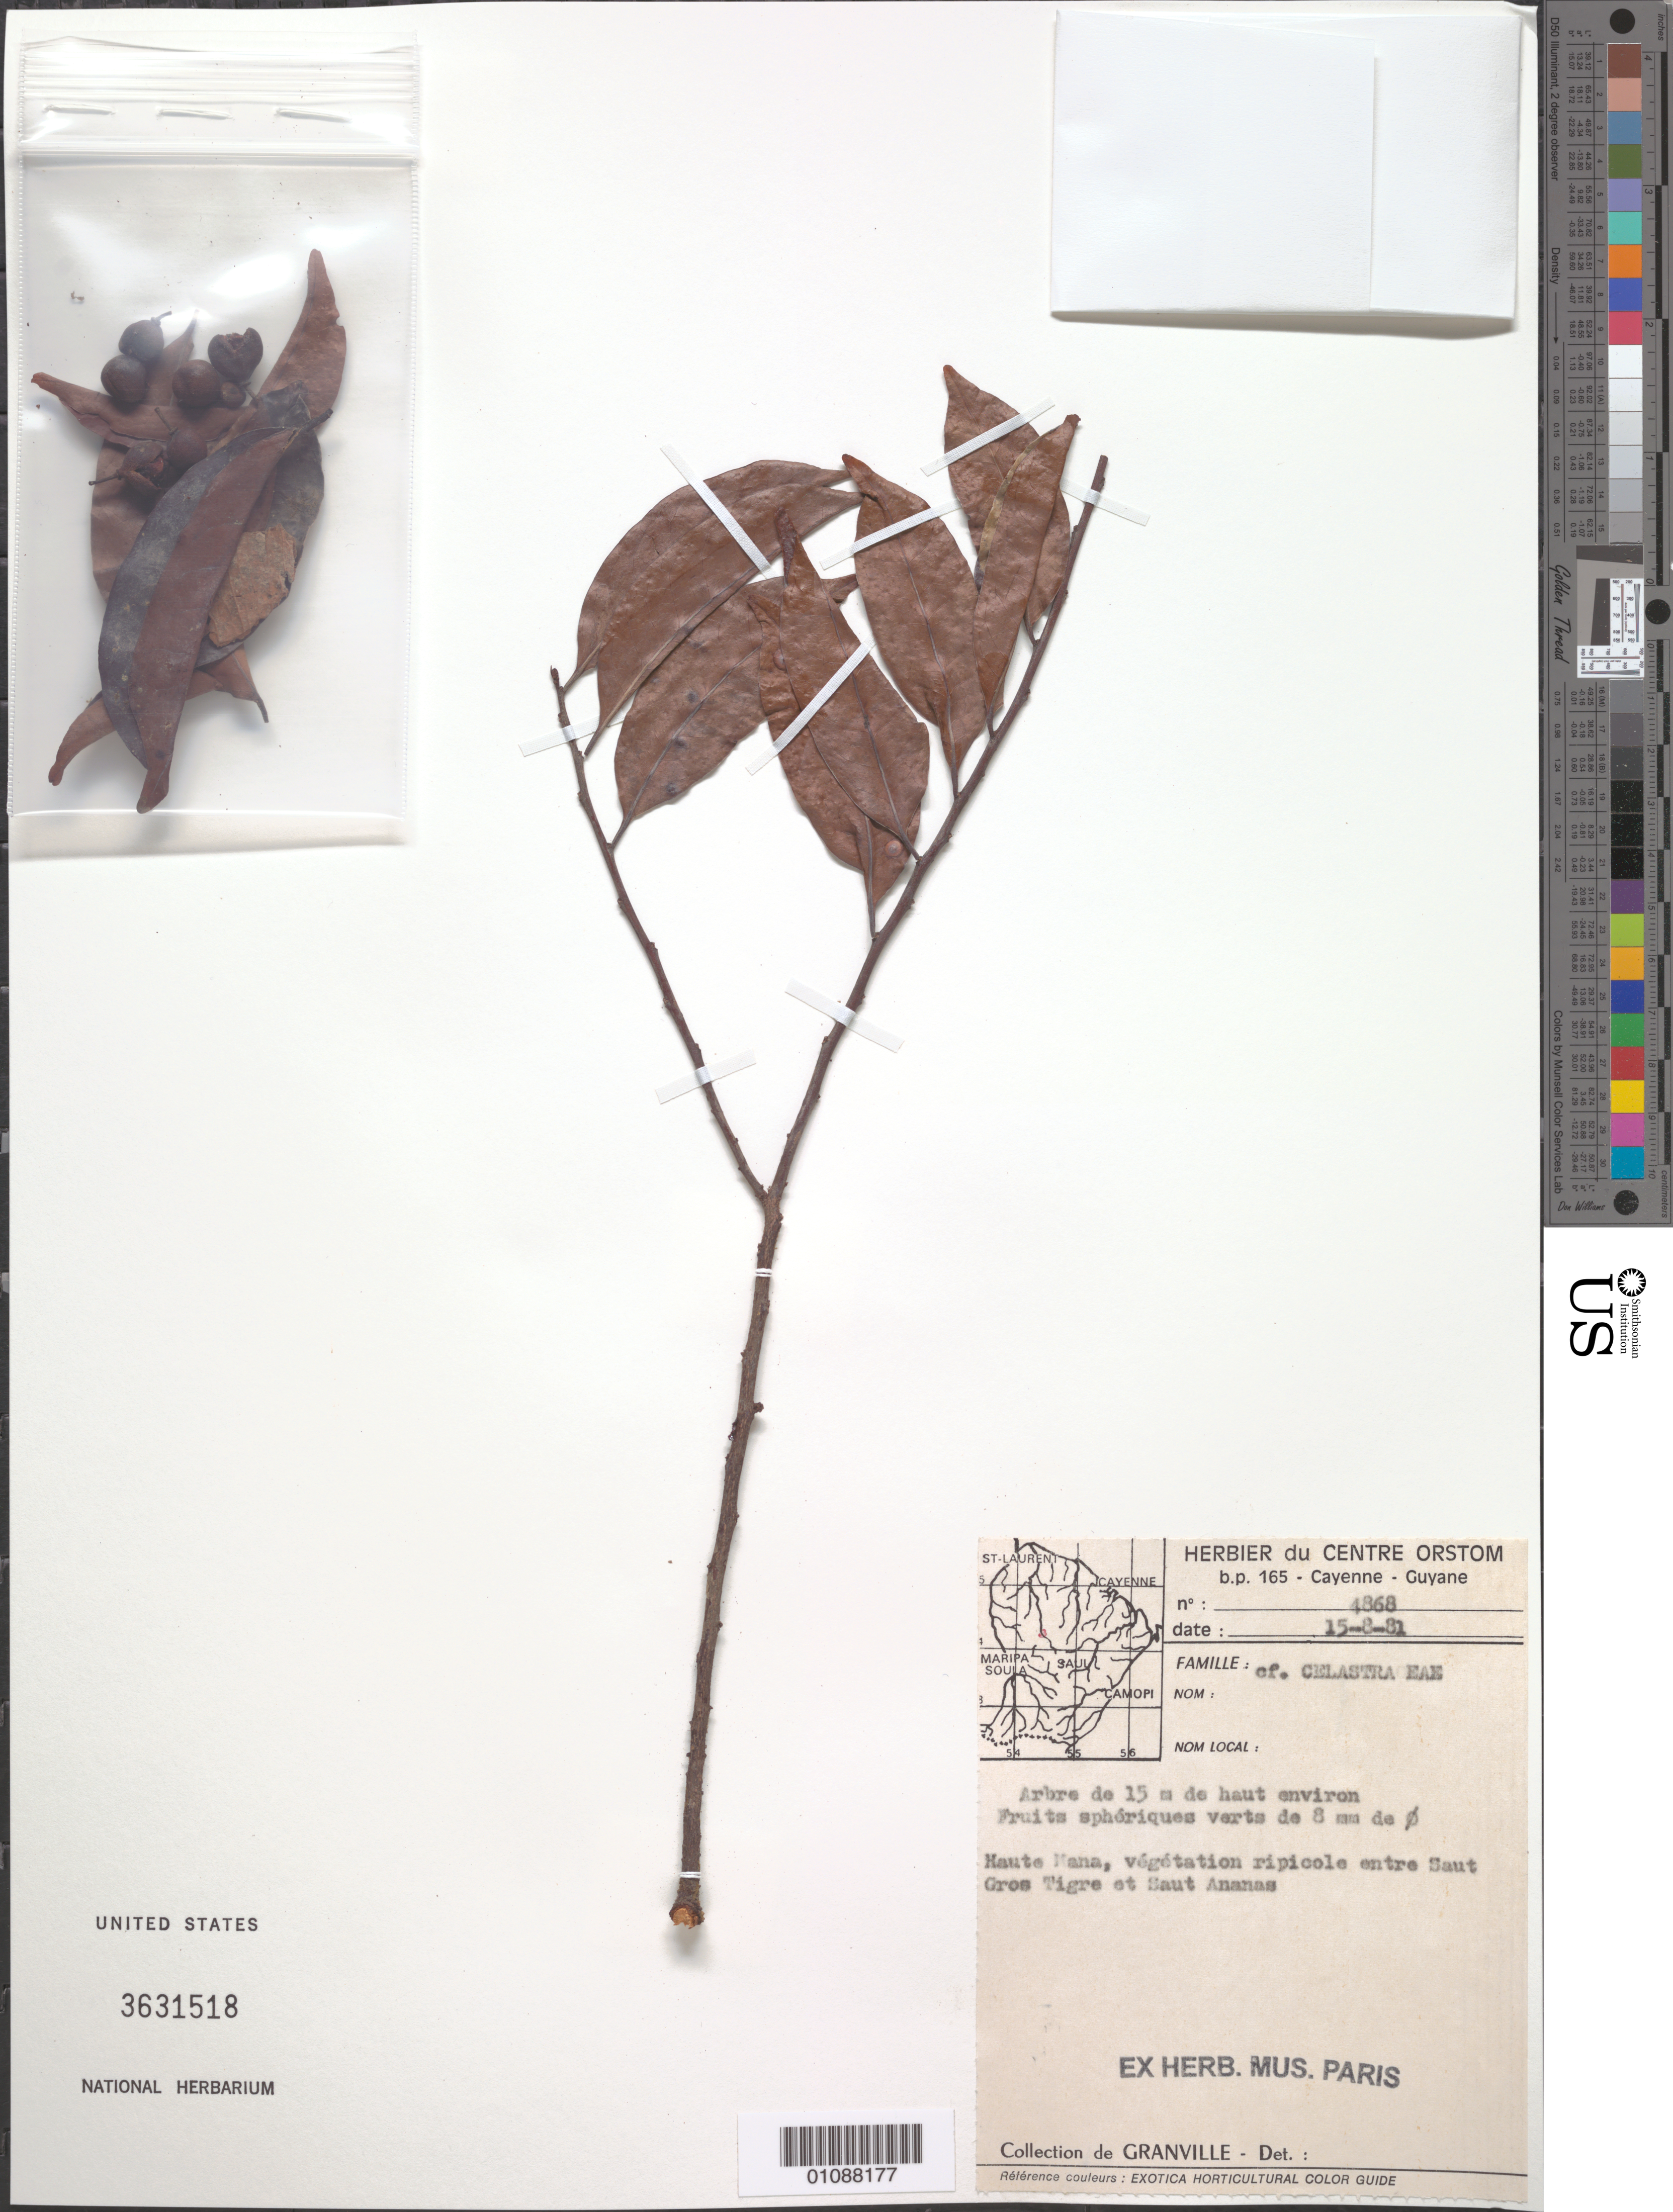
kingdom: Plantae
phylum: Tracheophyta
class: Magnoliopsida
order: Celastrales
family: Celastraceae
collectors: J.-J. de Granville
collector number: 4868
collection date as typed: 15-Aug-81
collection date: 1981-08-15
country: French Guiana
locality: Haut Mana, entre Saut Gros Tigre et Saut Ananas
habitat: Vegetation ripicole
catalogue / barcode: US 3631518